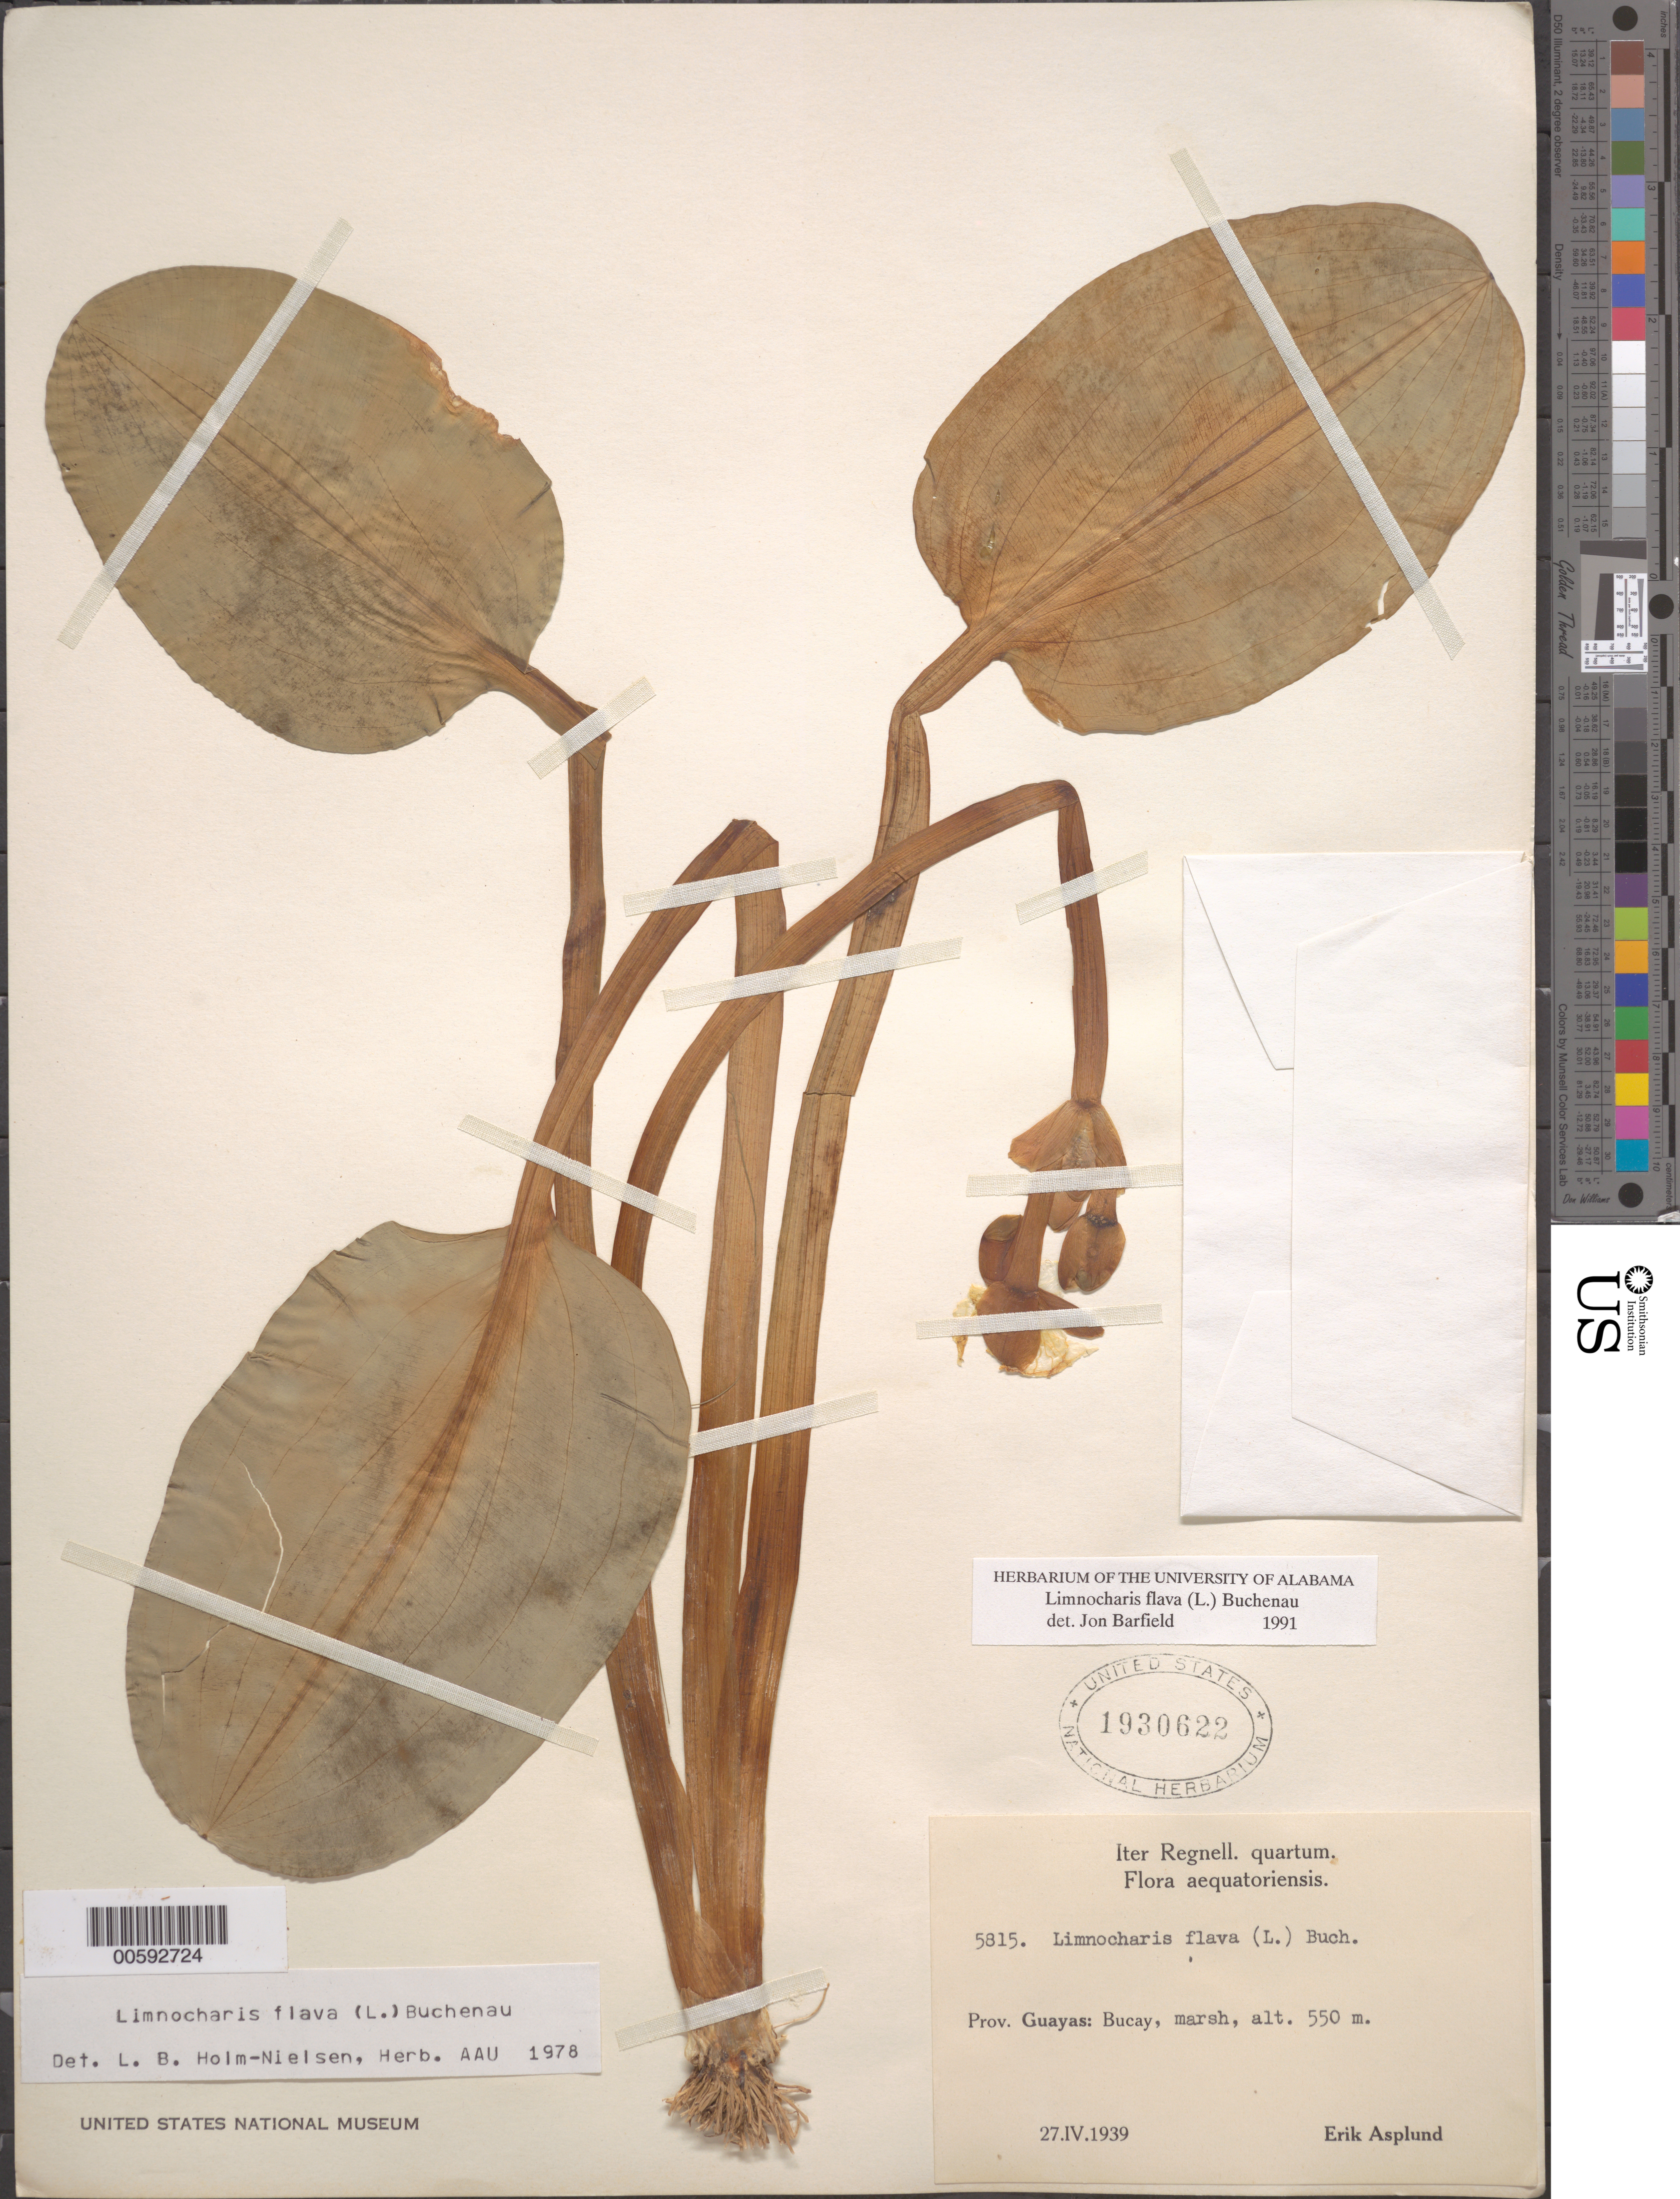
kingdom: Plantae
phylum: Tracheophyta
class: Liliopsida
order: Alismatales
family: Alismataceae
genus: Limnocharis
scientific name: Limnocharis flava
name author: (L.) Buchenau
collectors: E. Asplund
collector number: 5815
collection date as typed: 27 Apr 1939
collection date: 1939-04-27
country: Colombia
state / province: Guainía (?)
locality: Bucay. [Province originally recorded as Guinia.]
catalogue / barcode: US 1930622